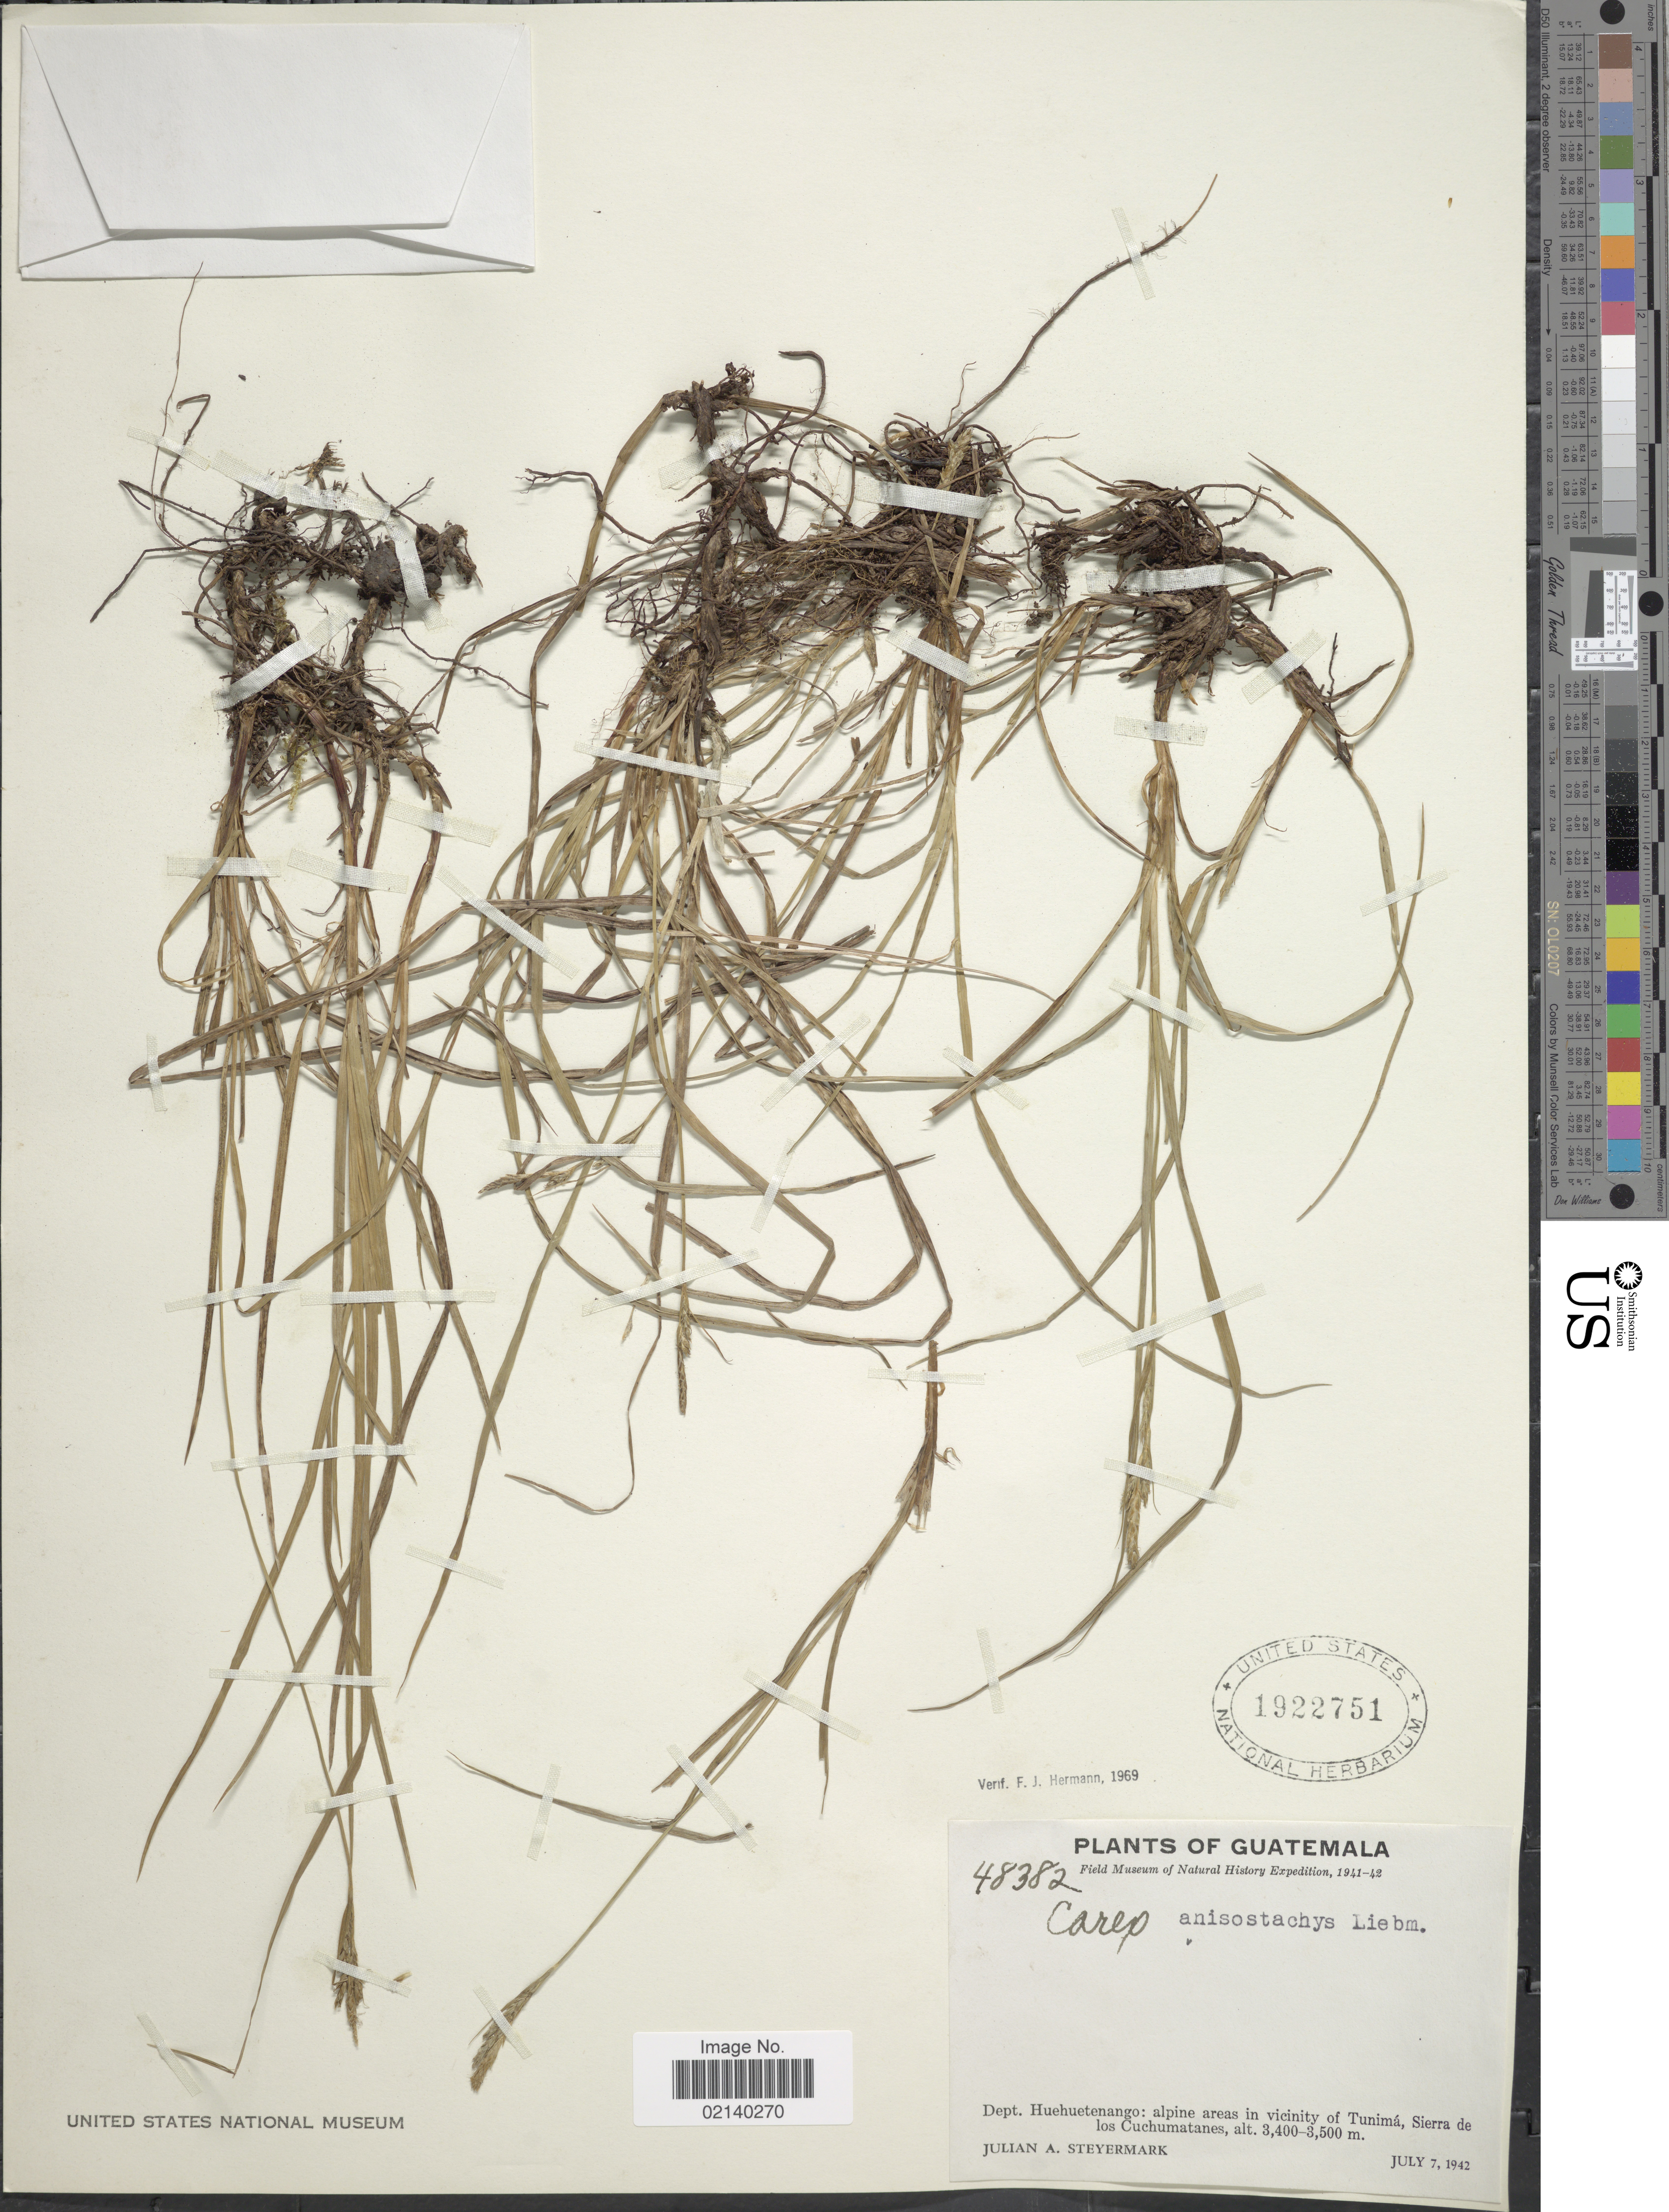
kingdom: Plantae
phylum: Tracheophyta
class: Liliopsida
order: Poales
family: Cyperaceae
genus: Carex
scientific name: Carex anisostachys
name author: Liebm.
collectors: J. Steyermark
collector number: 48382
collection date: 1942-07-07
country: Guatemala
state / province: Huehuetenango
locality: Dept. Huehuetenango: alpine areas in vicinity of Tunima, Sierra de los Cuchumatanes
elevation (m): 3400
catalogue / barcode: US 1922751